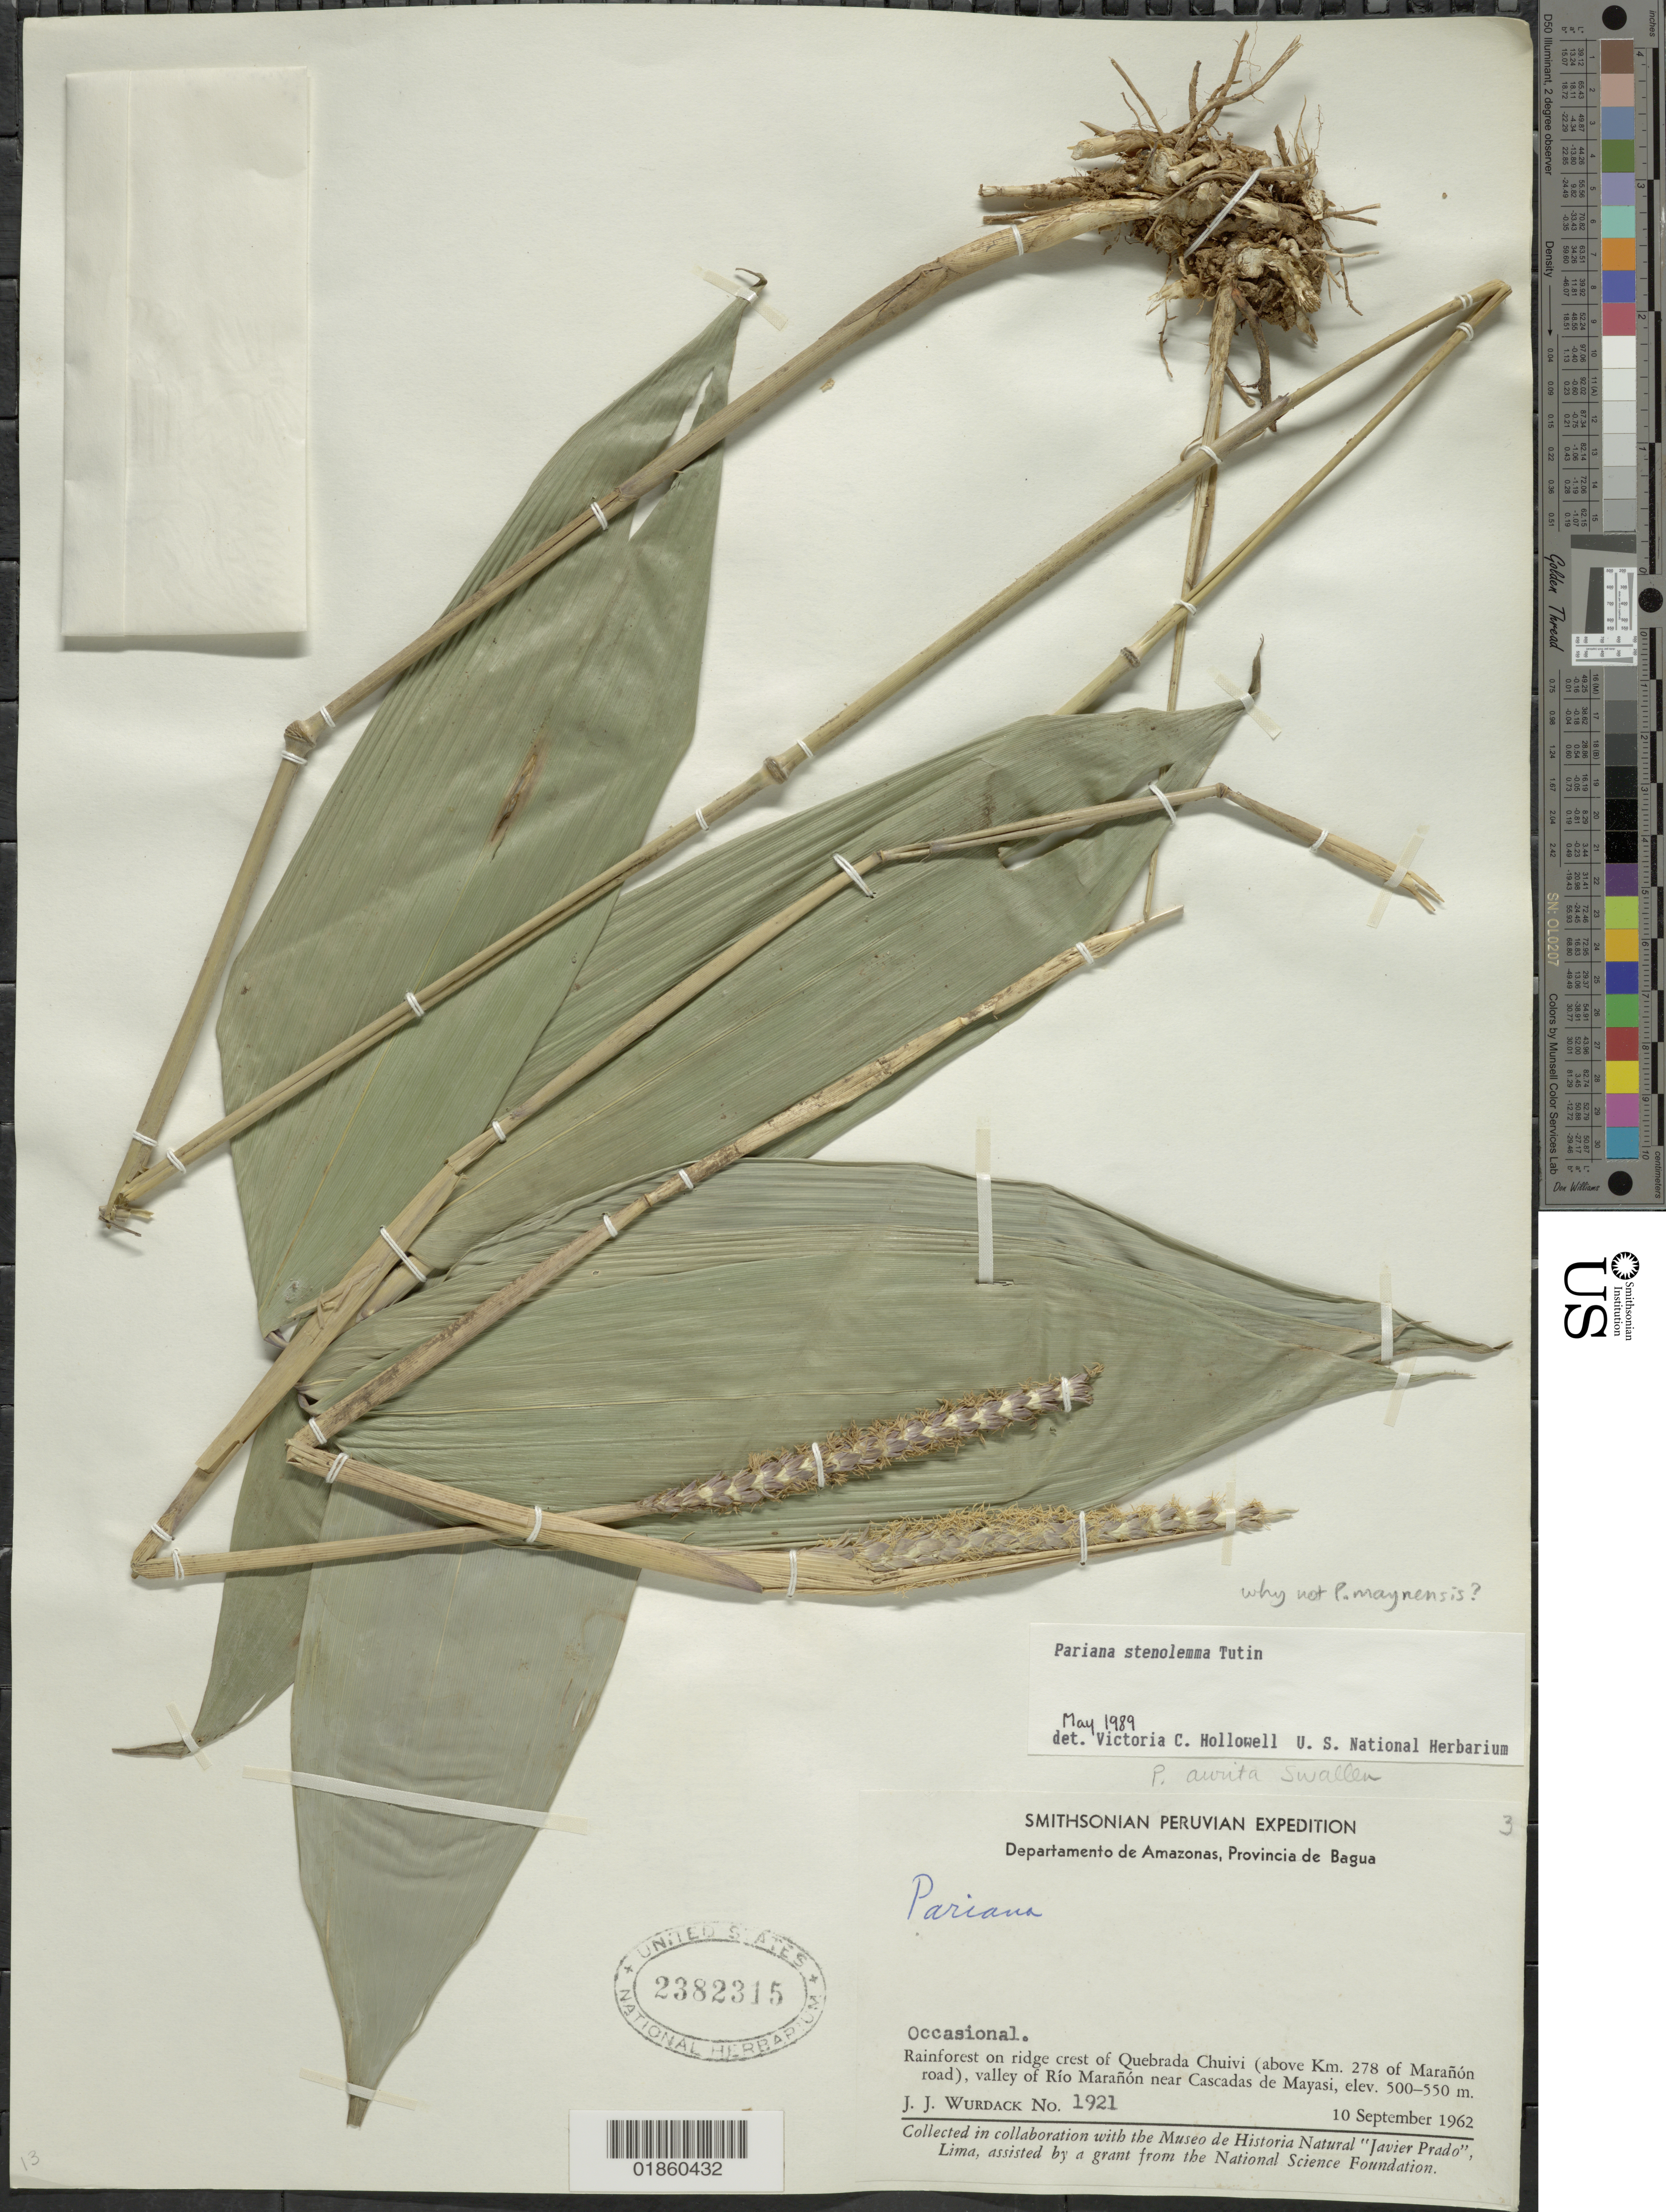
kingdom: Plantae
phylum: Tracheophyta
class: Liliopsida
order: Poales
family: Poaceae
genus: Pariana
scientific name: Pariana stenolemma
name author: Tutin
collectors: J. J. Wurdack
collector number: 1921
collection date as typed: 10 Sep 1962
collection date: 1962-09-10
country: Peru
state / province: Amazonas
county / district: Bagua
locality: Rainforest on ridge crest of Quebrada Chuivi, above km 278 of Maranon Road, valley of Río Maranon near Cascadas de Mayasi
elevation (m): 500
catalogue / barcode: US 2382315